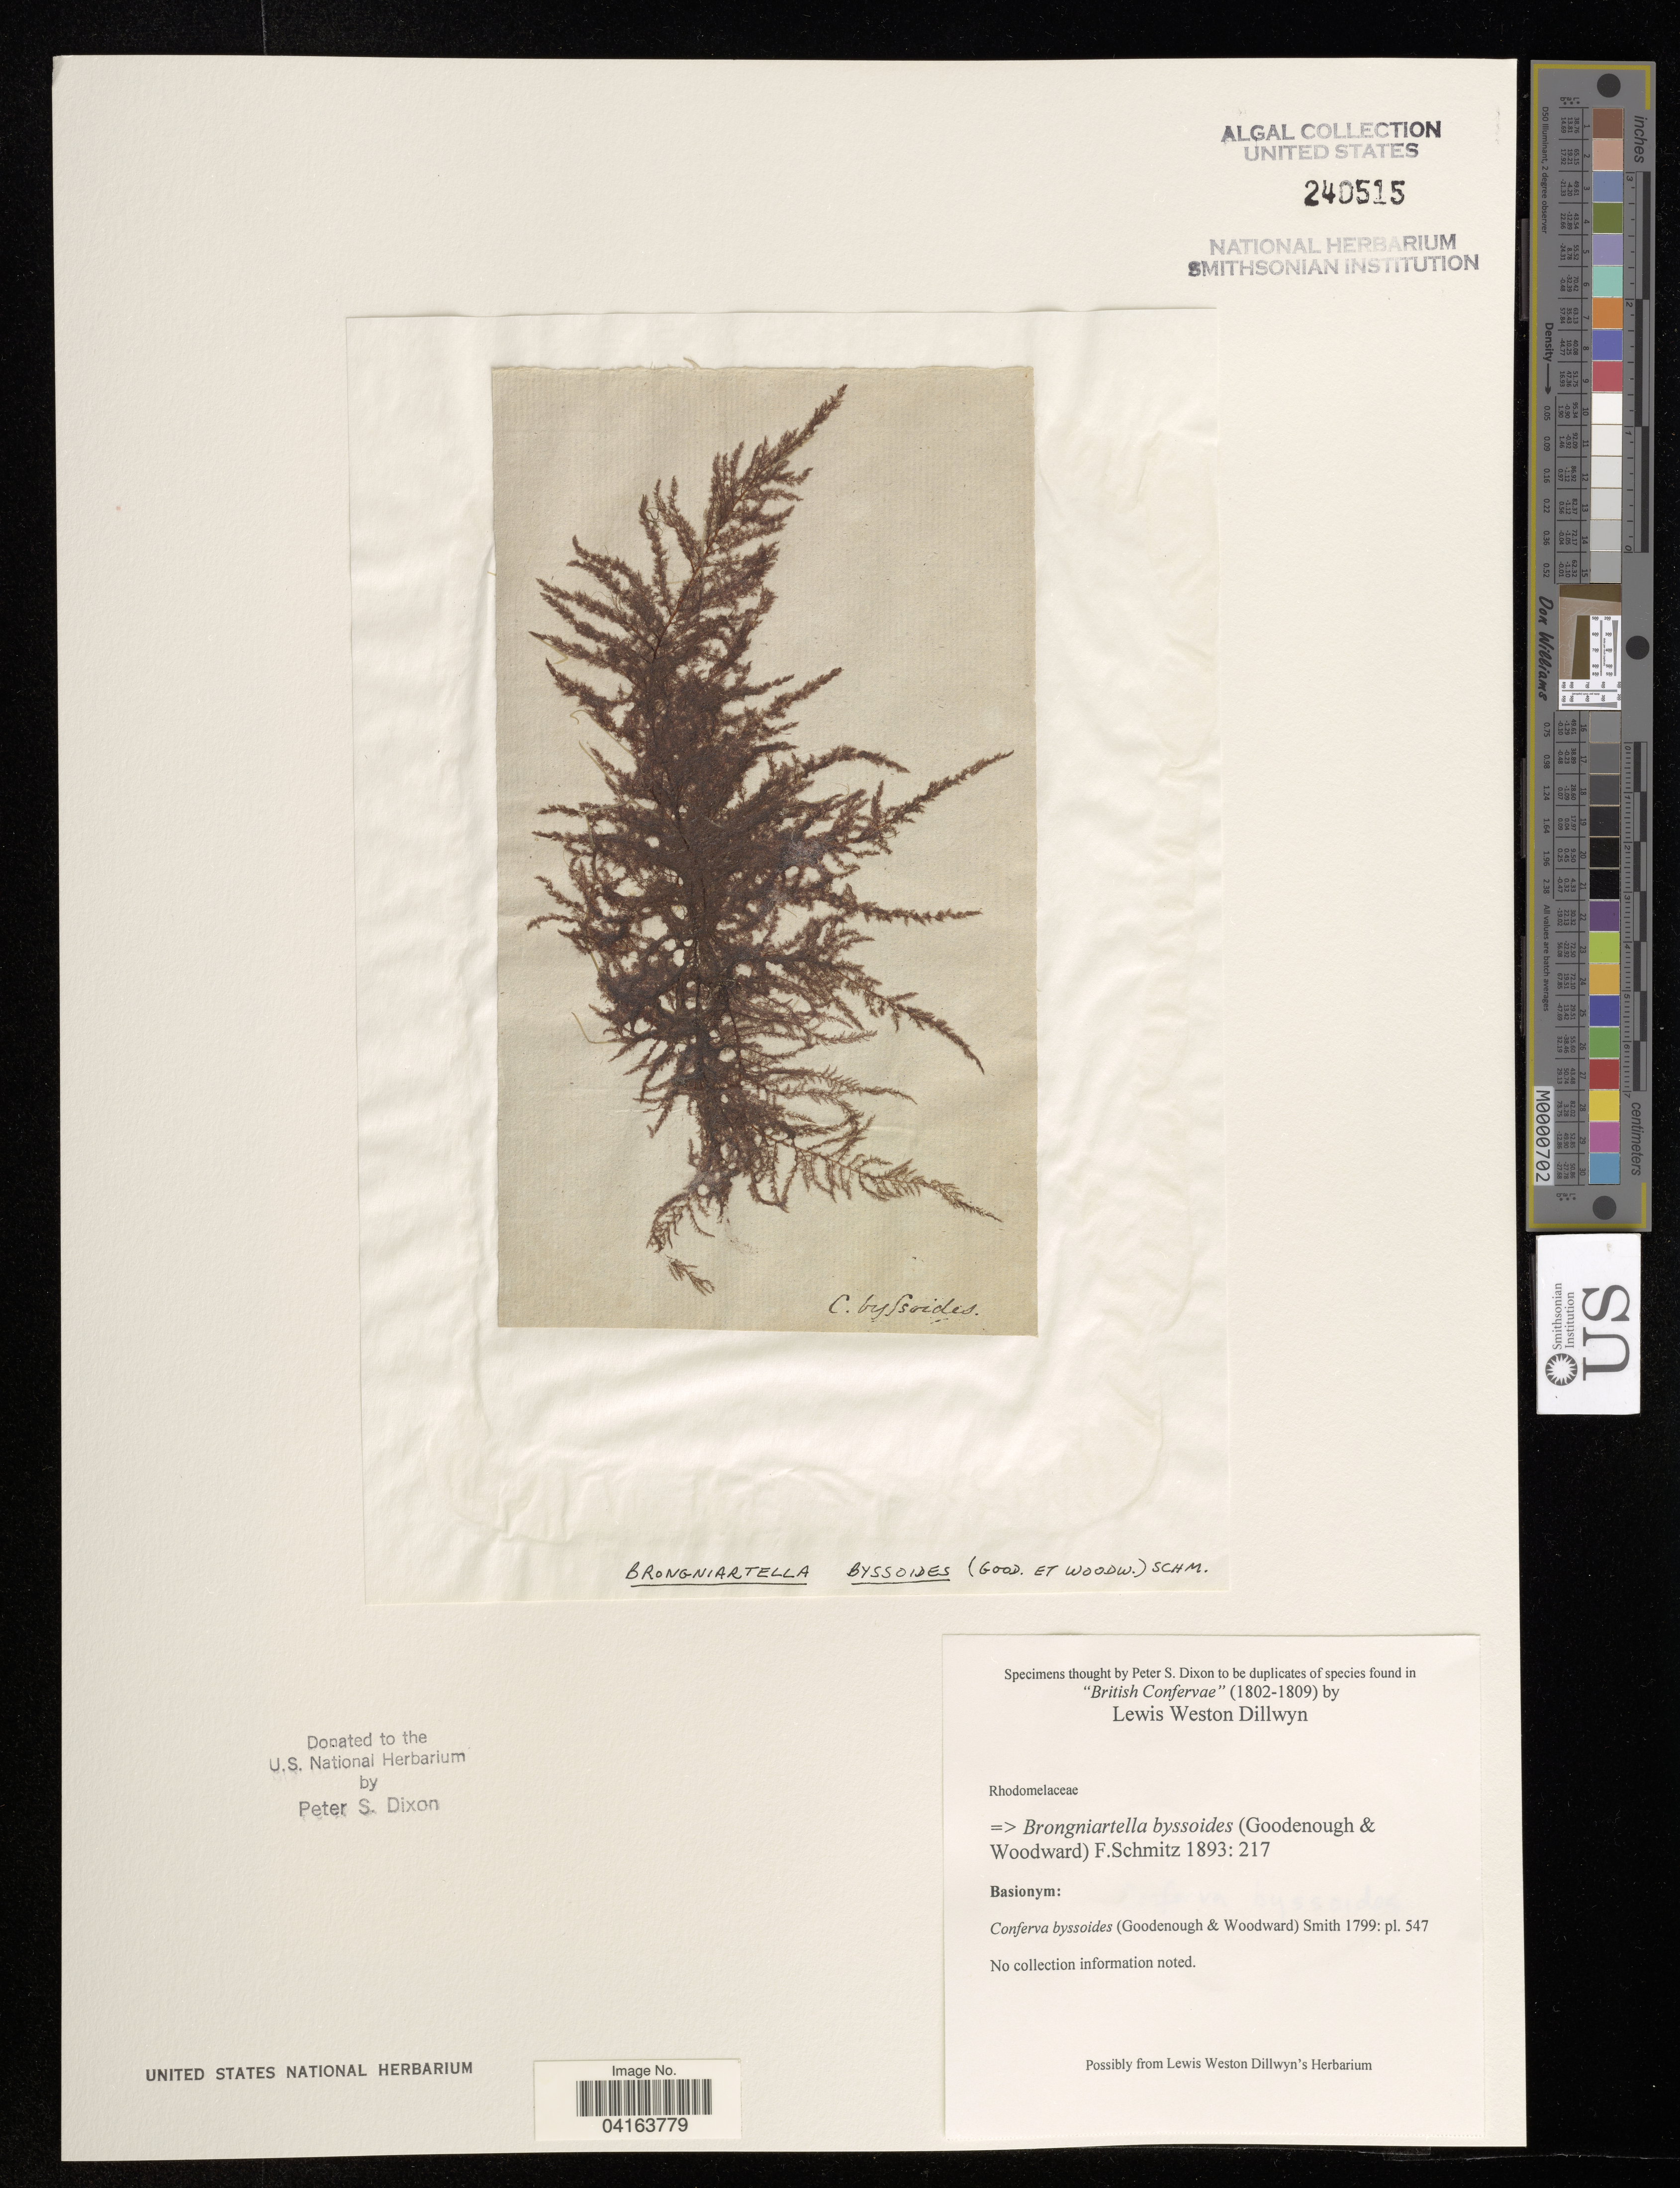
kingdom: Plantae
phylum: Rhodophyta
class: Florideophyceae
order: Ceramiales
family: Rhodomelaceae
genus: Brongniartella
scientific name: Brongniartella byssoides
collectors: P. S. Dixon & L. W. Dillwyn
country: United Kingdom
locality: British Confervae.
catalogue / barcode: US 240515